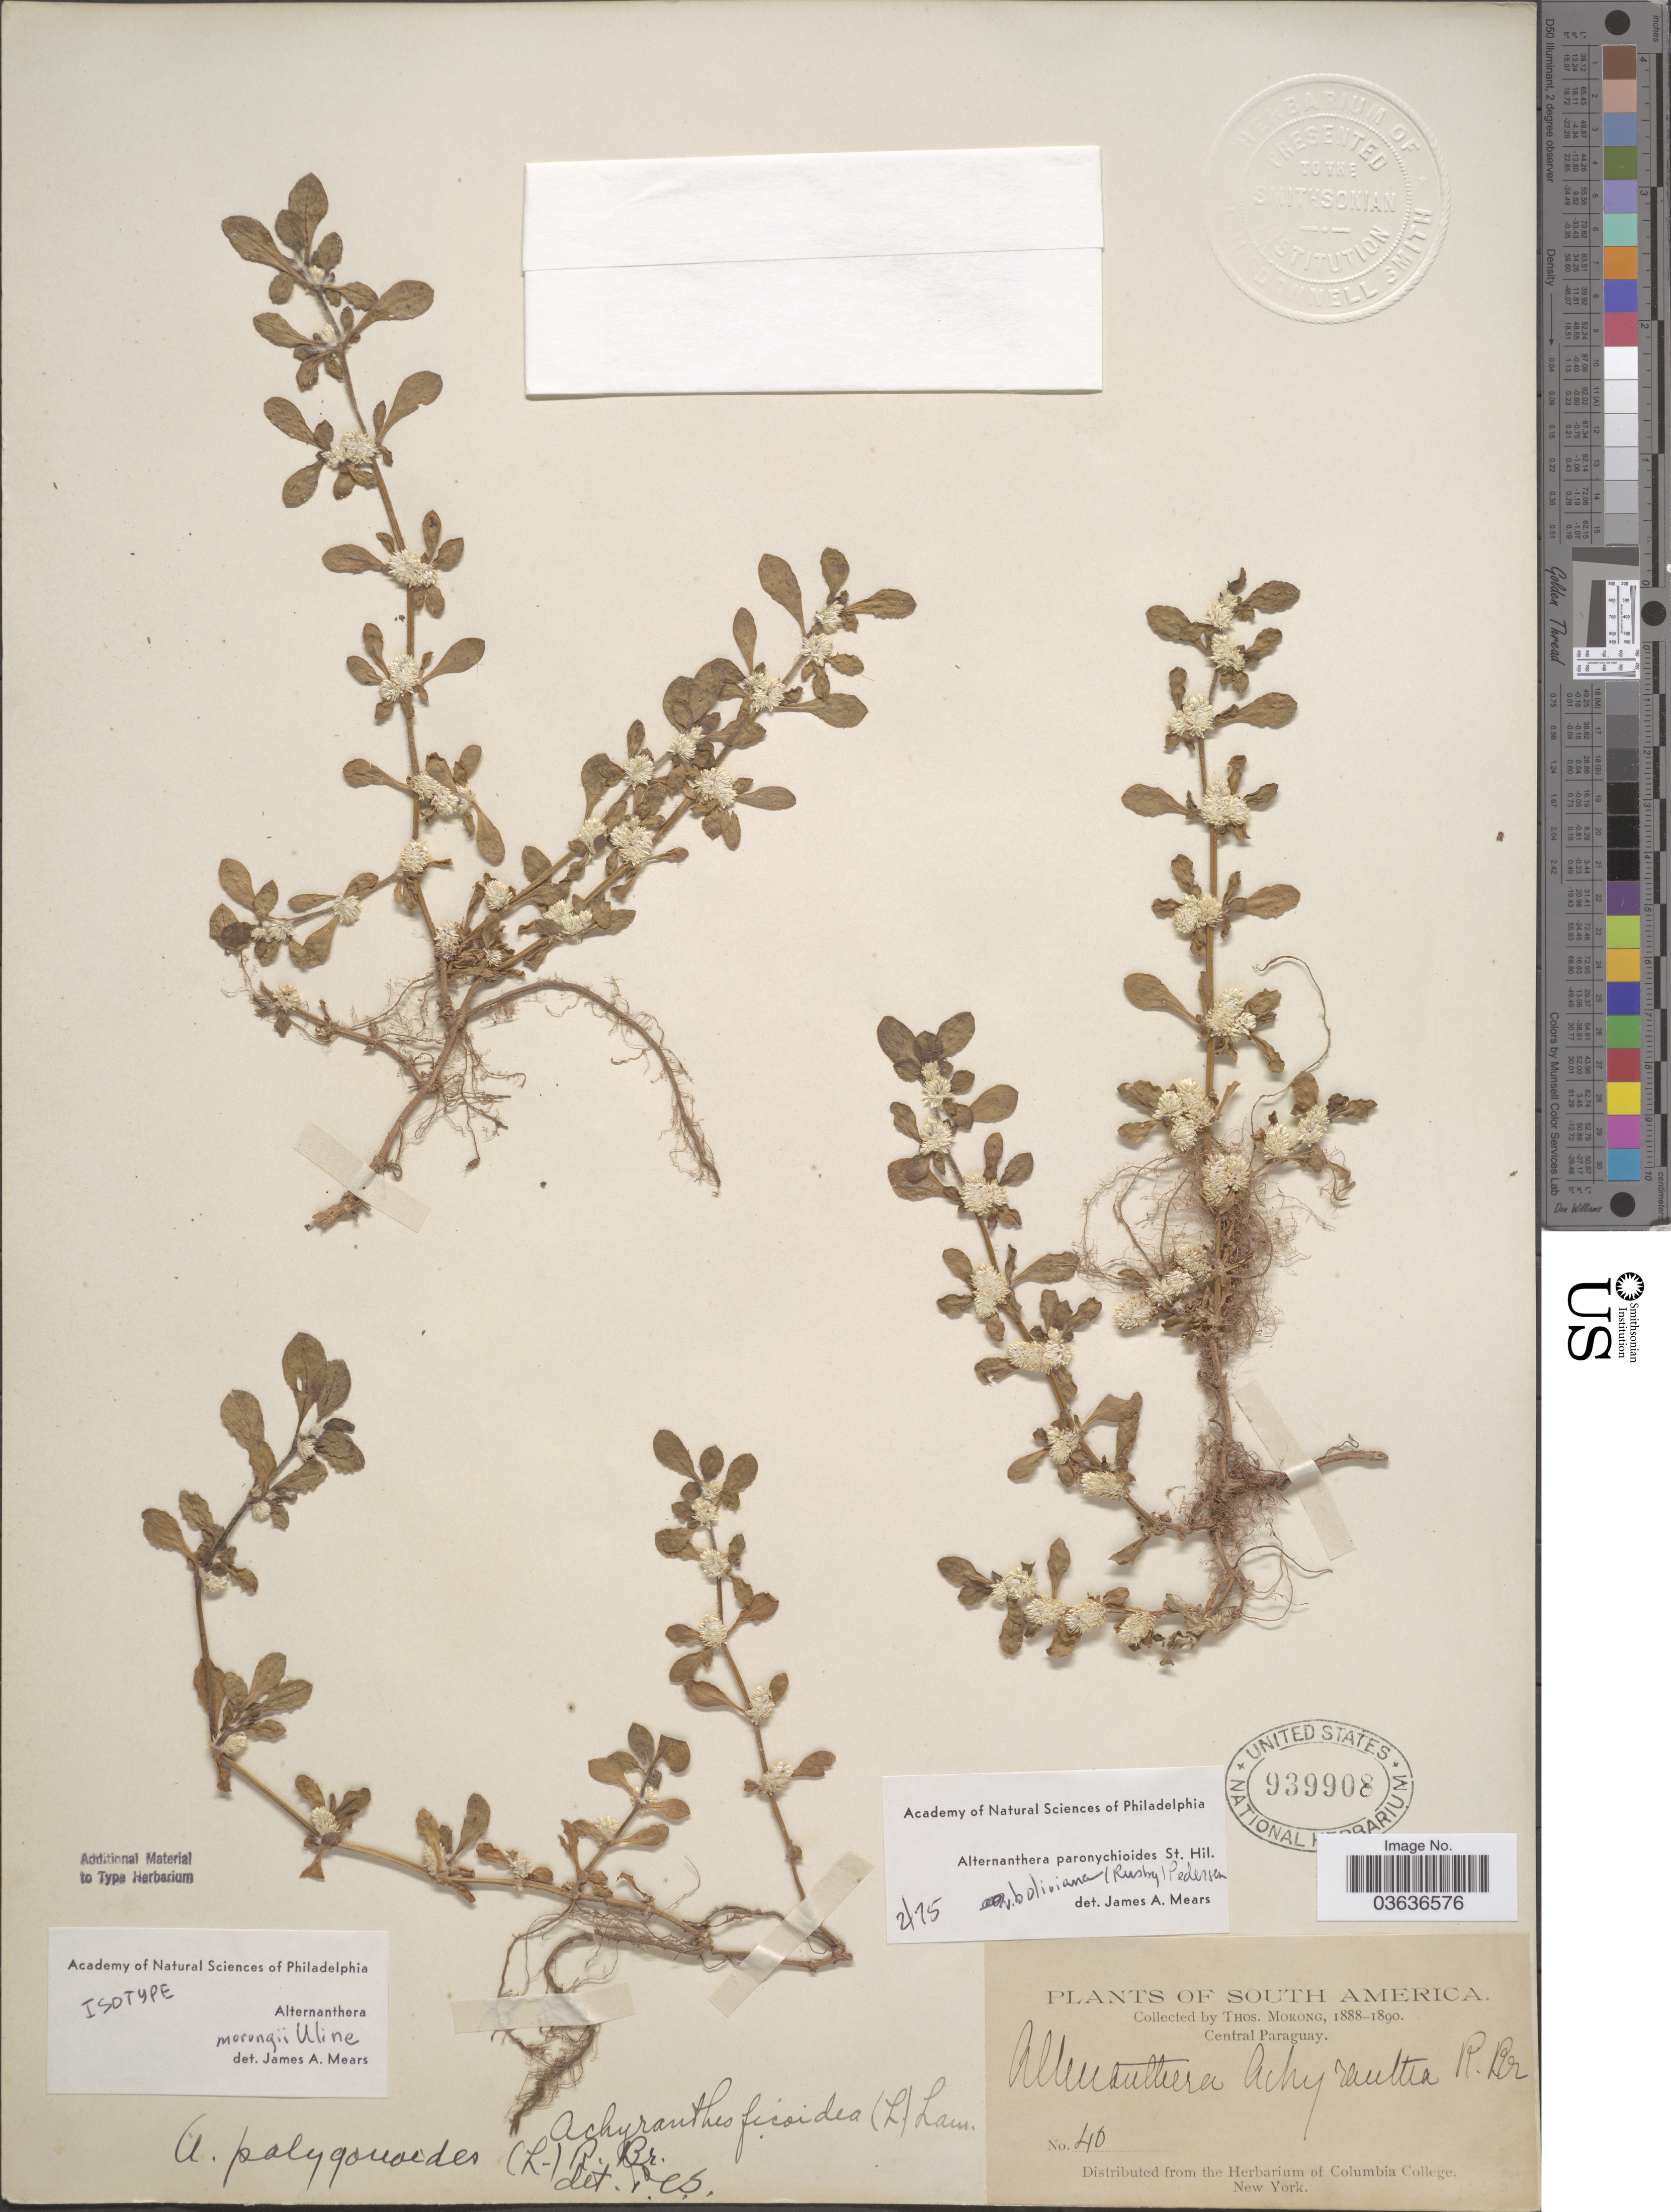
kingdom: Plantae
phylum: Tracheophyta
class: Magnoliopsida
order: Caryophyllales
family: Amaranthaceae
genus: Alternanthera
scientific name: Alternanthera polygonoides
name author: (L.) R. Br. ex Sweet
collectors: ex herb. T. Morong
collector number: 46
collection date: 1888/1890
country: Paraguay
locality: Central Paraguay.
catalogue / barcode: US 939908